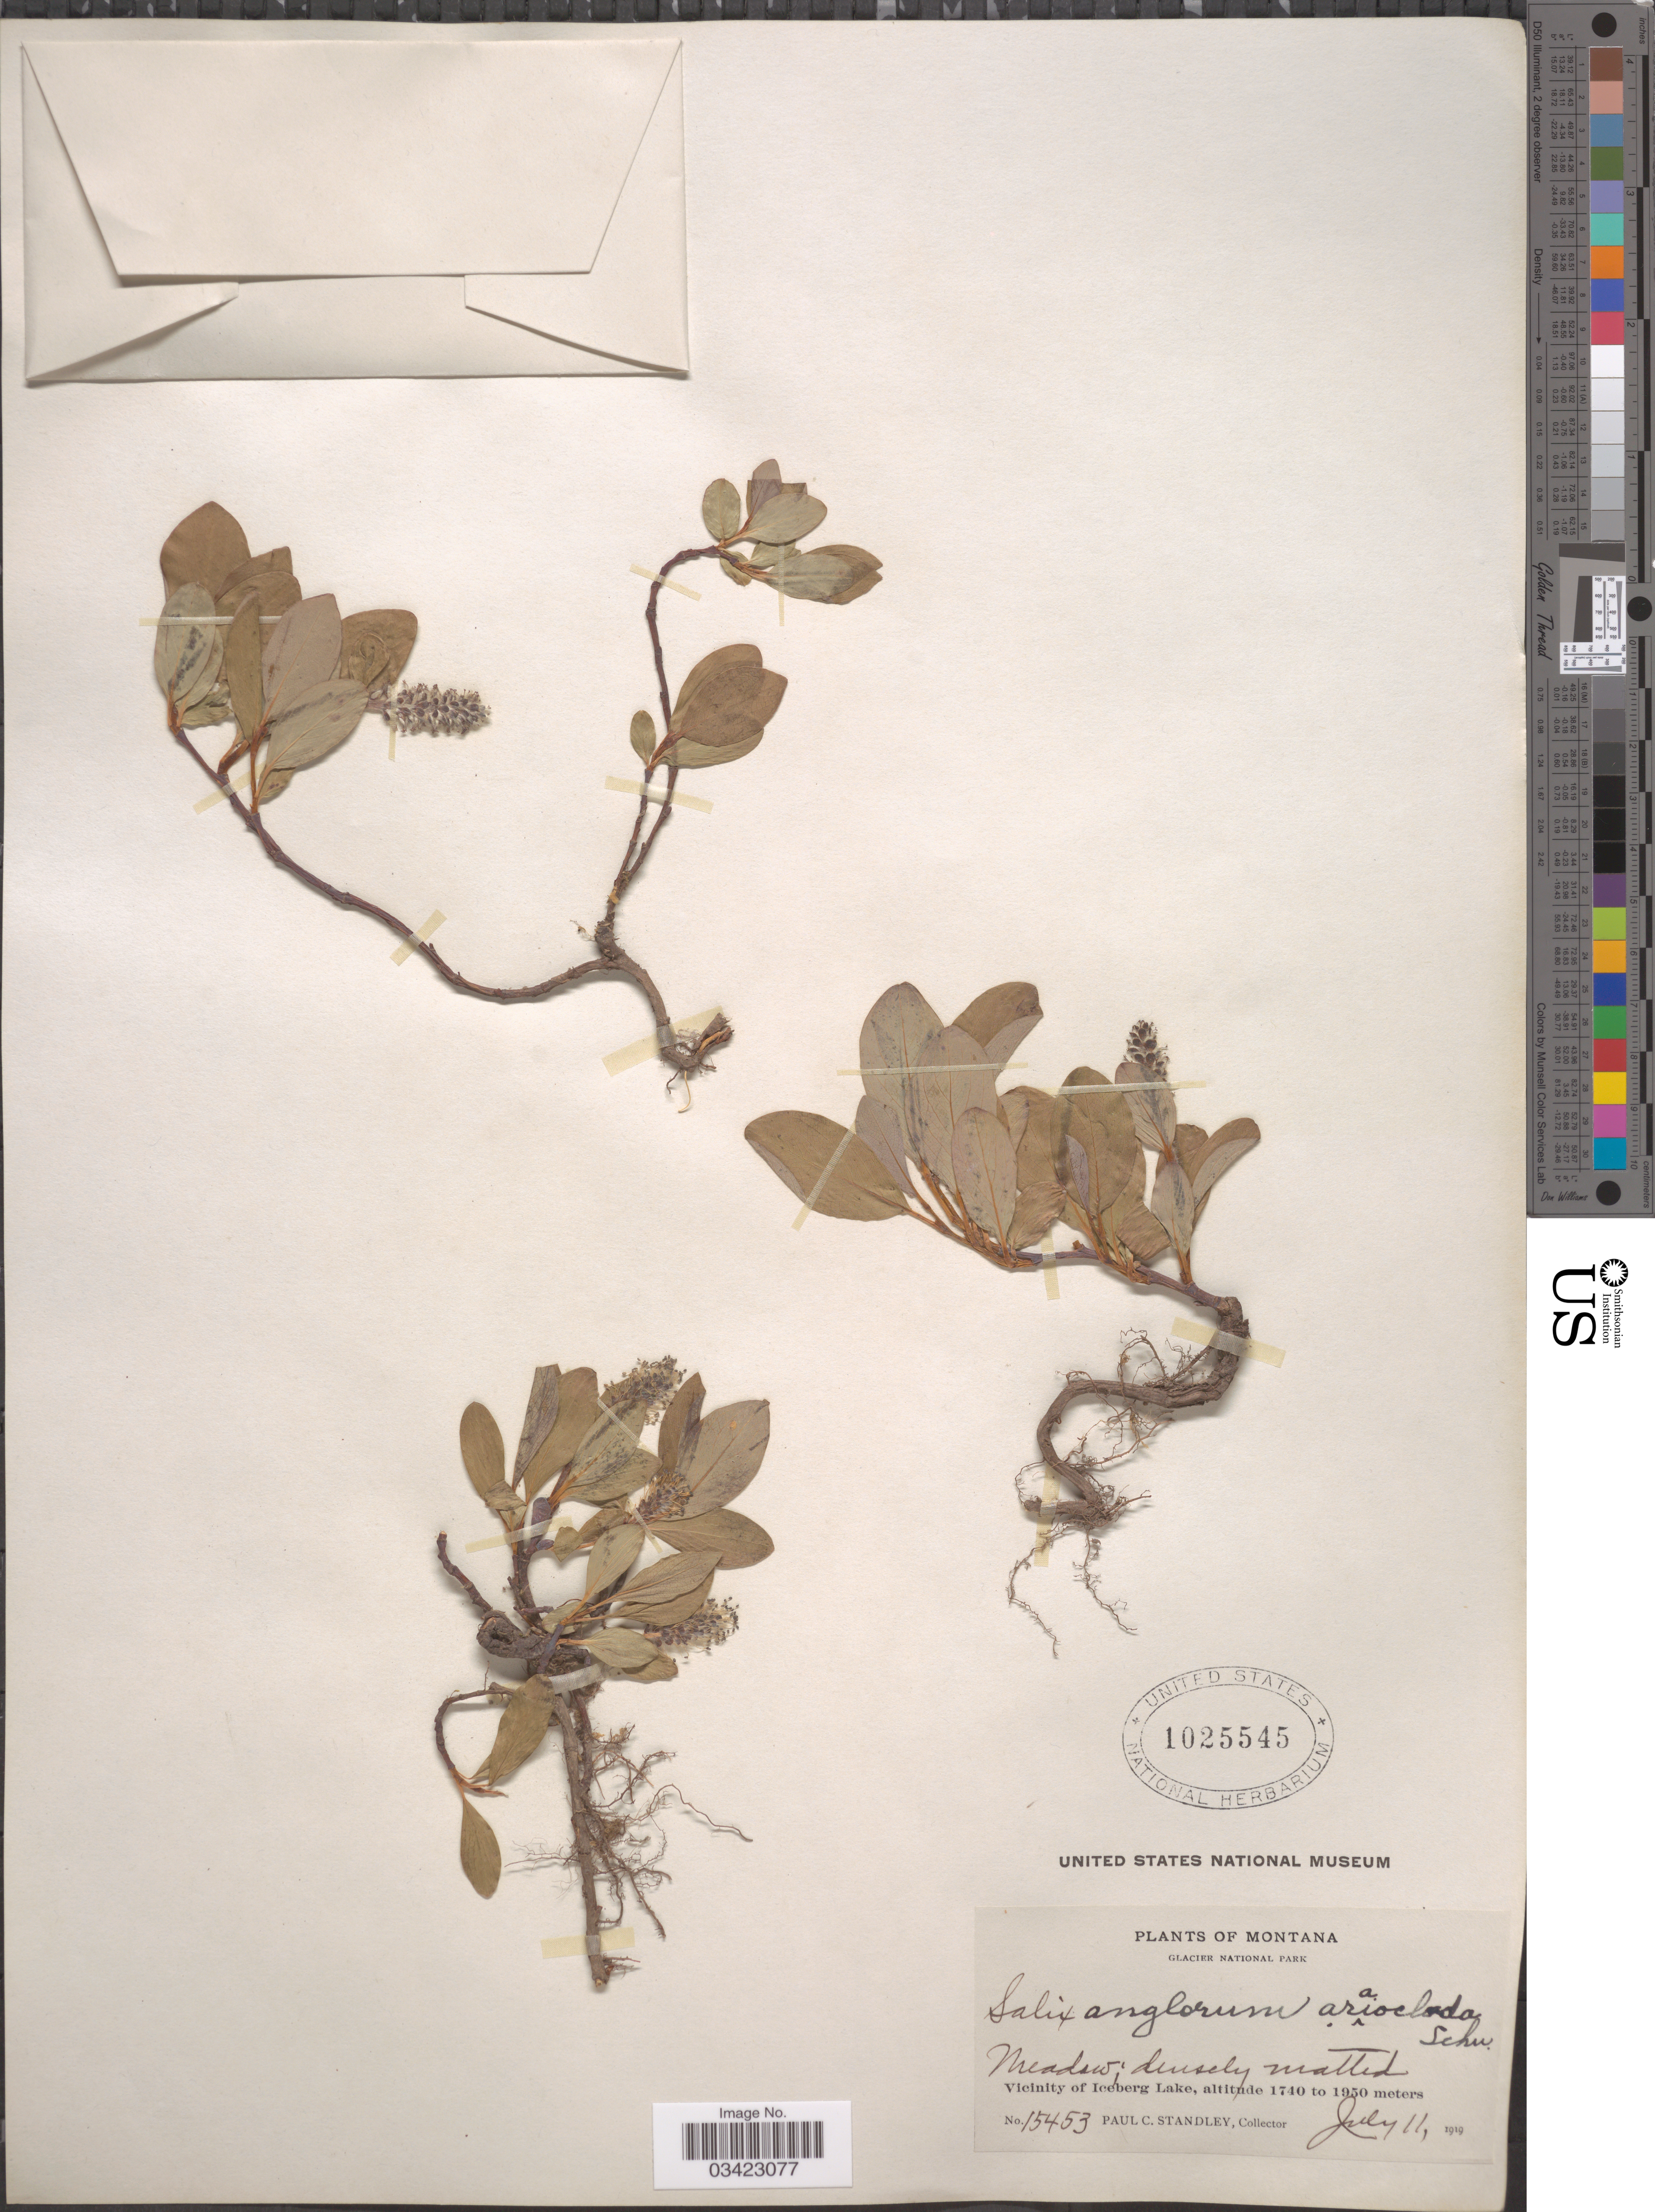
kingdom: Plantae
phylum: Tracheophyta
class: Magnoliopsida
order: Malpighiales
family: Salicaceae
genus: Salix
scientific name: Salix anglorum var. araioclada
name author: C.K. Schneid.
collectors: P. C. Standley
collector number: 15453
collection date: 1919-07-11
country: United States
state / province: Montana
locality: Glacier National Park. Vicinity of Iceberg Lake.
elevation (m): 1740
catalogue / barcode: US 1025545